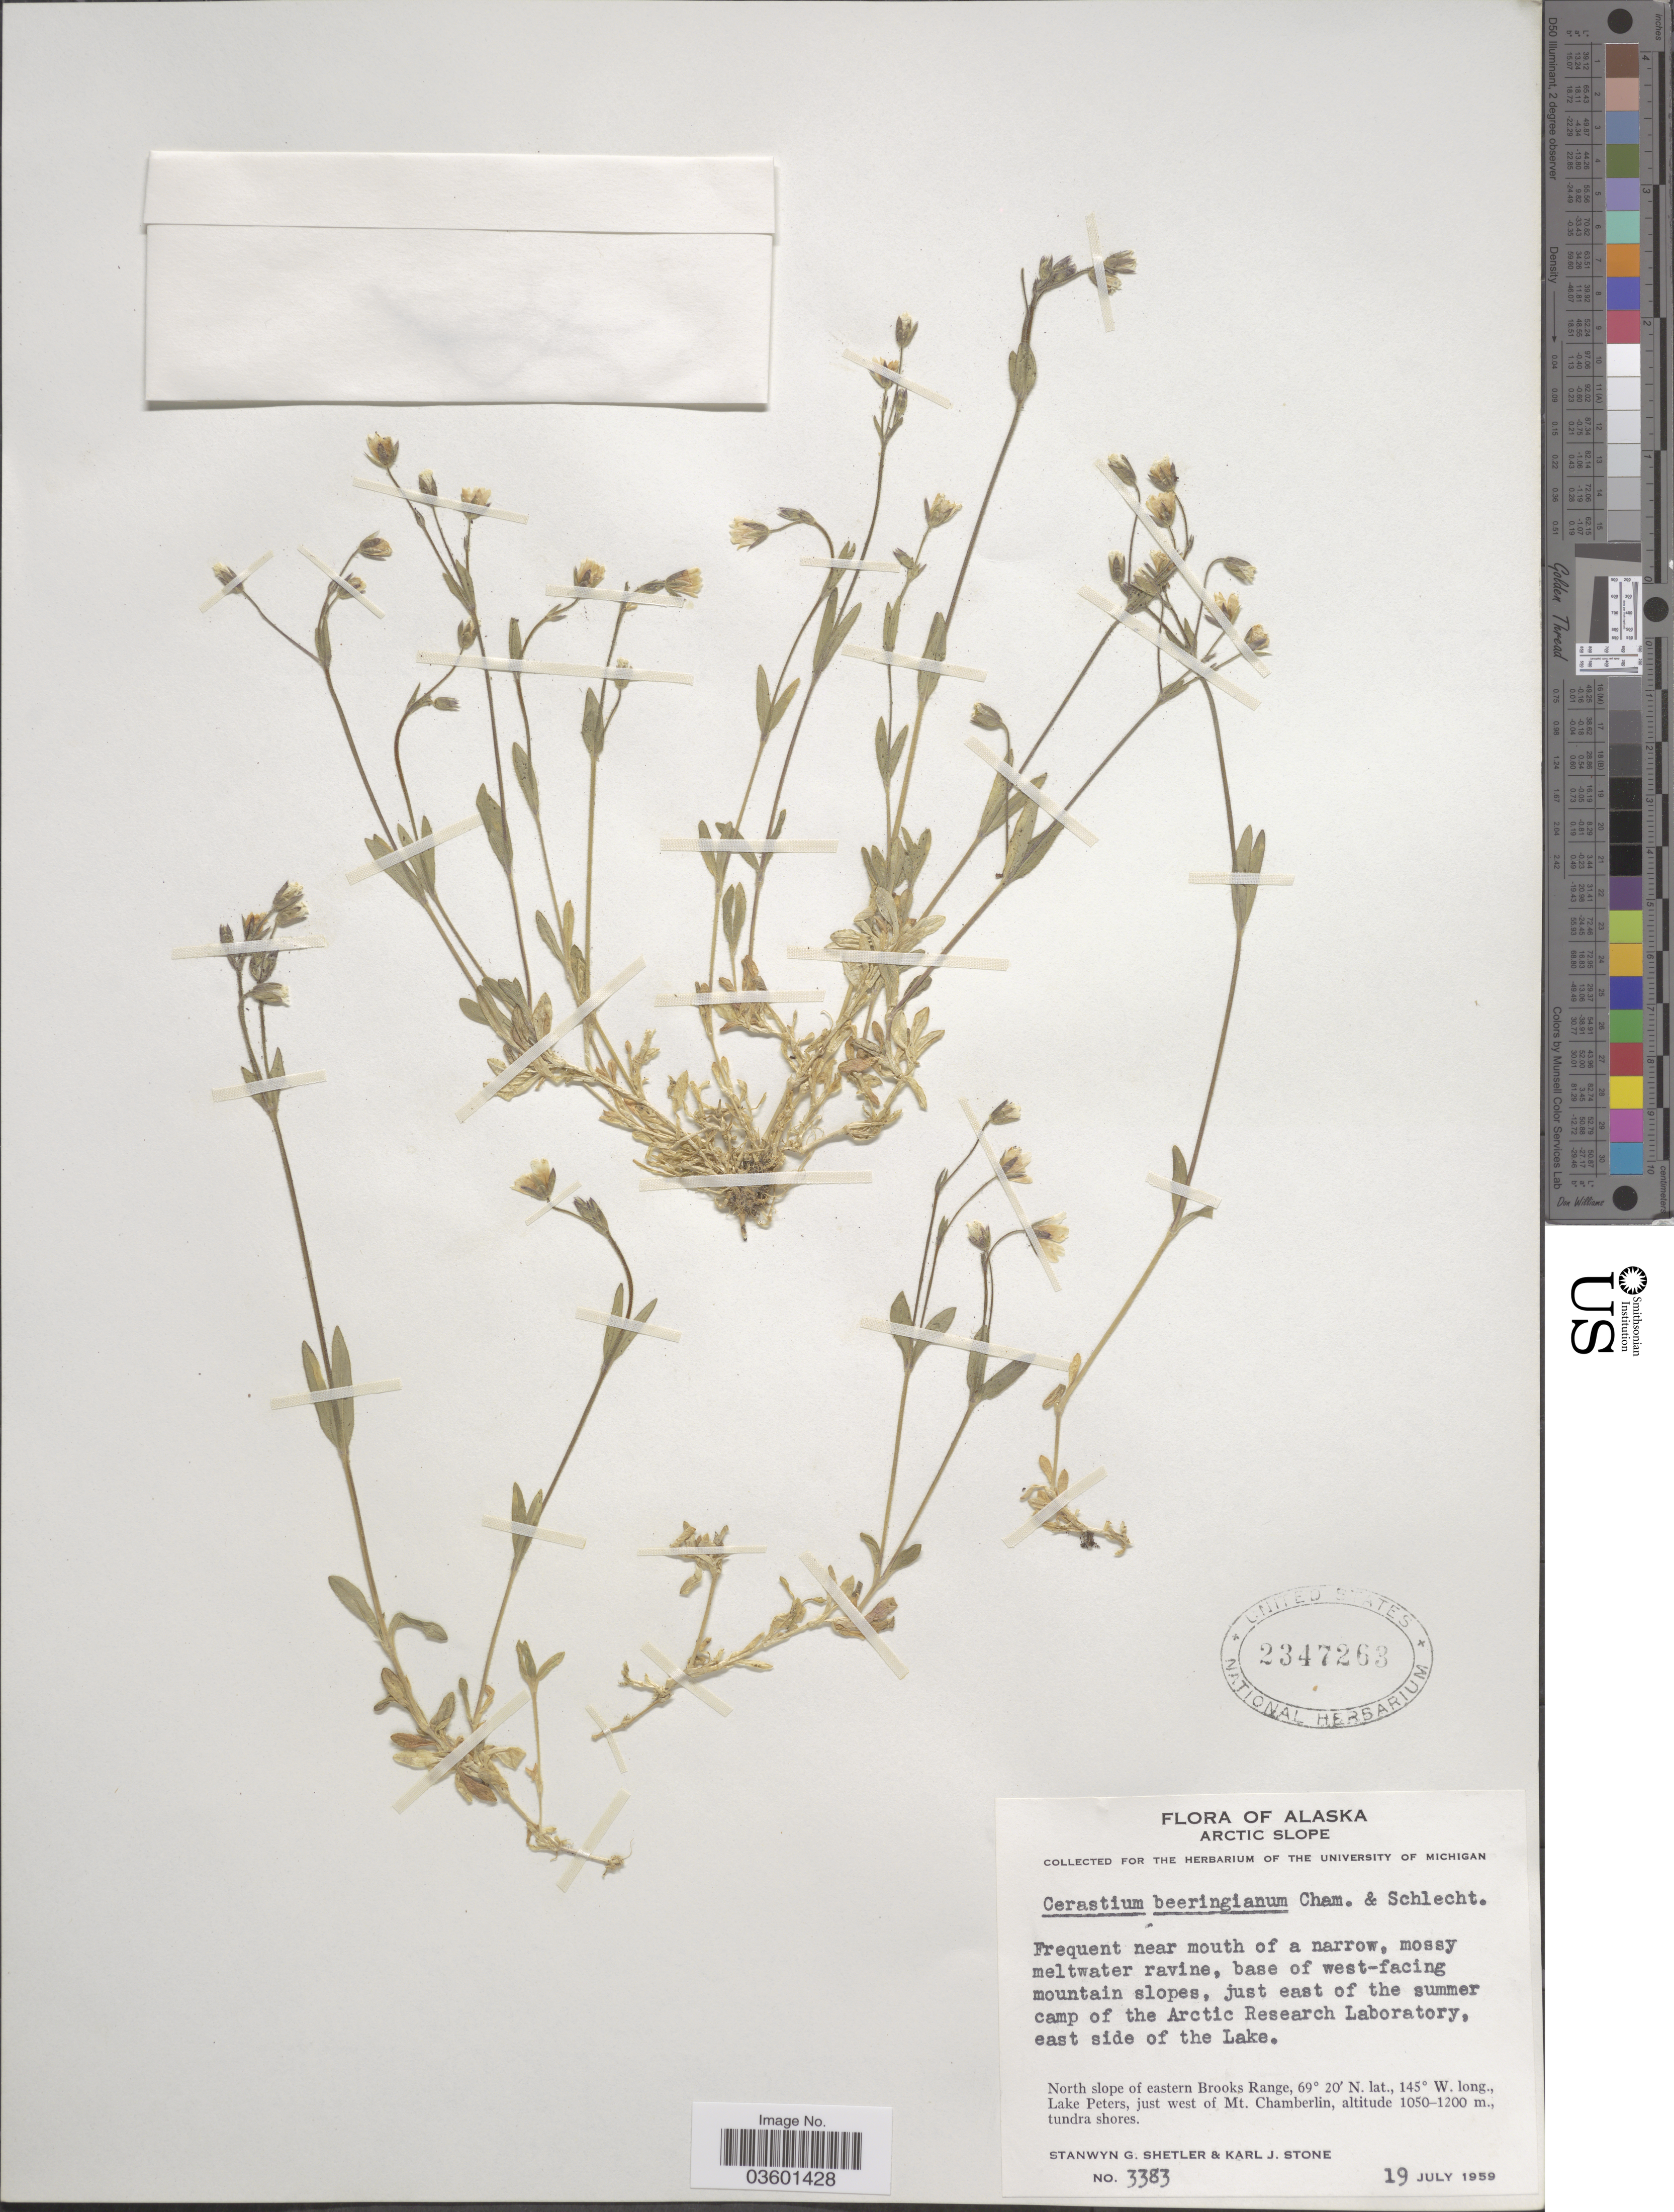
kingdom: Plantae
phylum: Tracheophyta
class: Magnoliopsida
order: Caryophyllales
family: Caryophyllaceae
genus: Cerastium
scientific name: Cerastium beeringianum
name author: Cham. & Schltdl.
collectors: S. Shetler & K. J. Stone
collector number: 3383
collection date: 1959-07-19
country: United States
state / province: Alaska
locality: Arctic Slope. Base of west-facing mountain slopes, just east of the summer camp of the Arctic Research Laboratory, east side of the Lake. North slope of eastern Brooks Range, Lake Peters, just west of Mt. Chamberlin.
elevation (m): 1050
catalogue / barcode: US 2347263